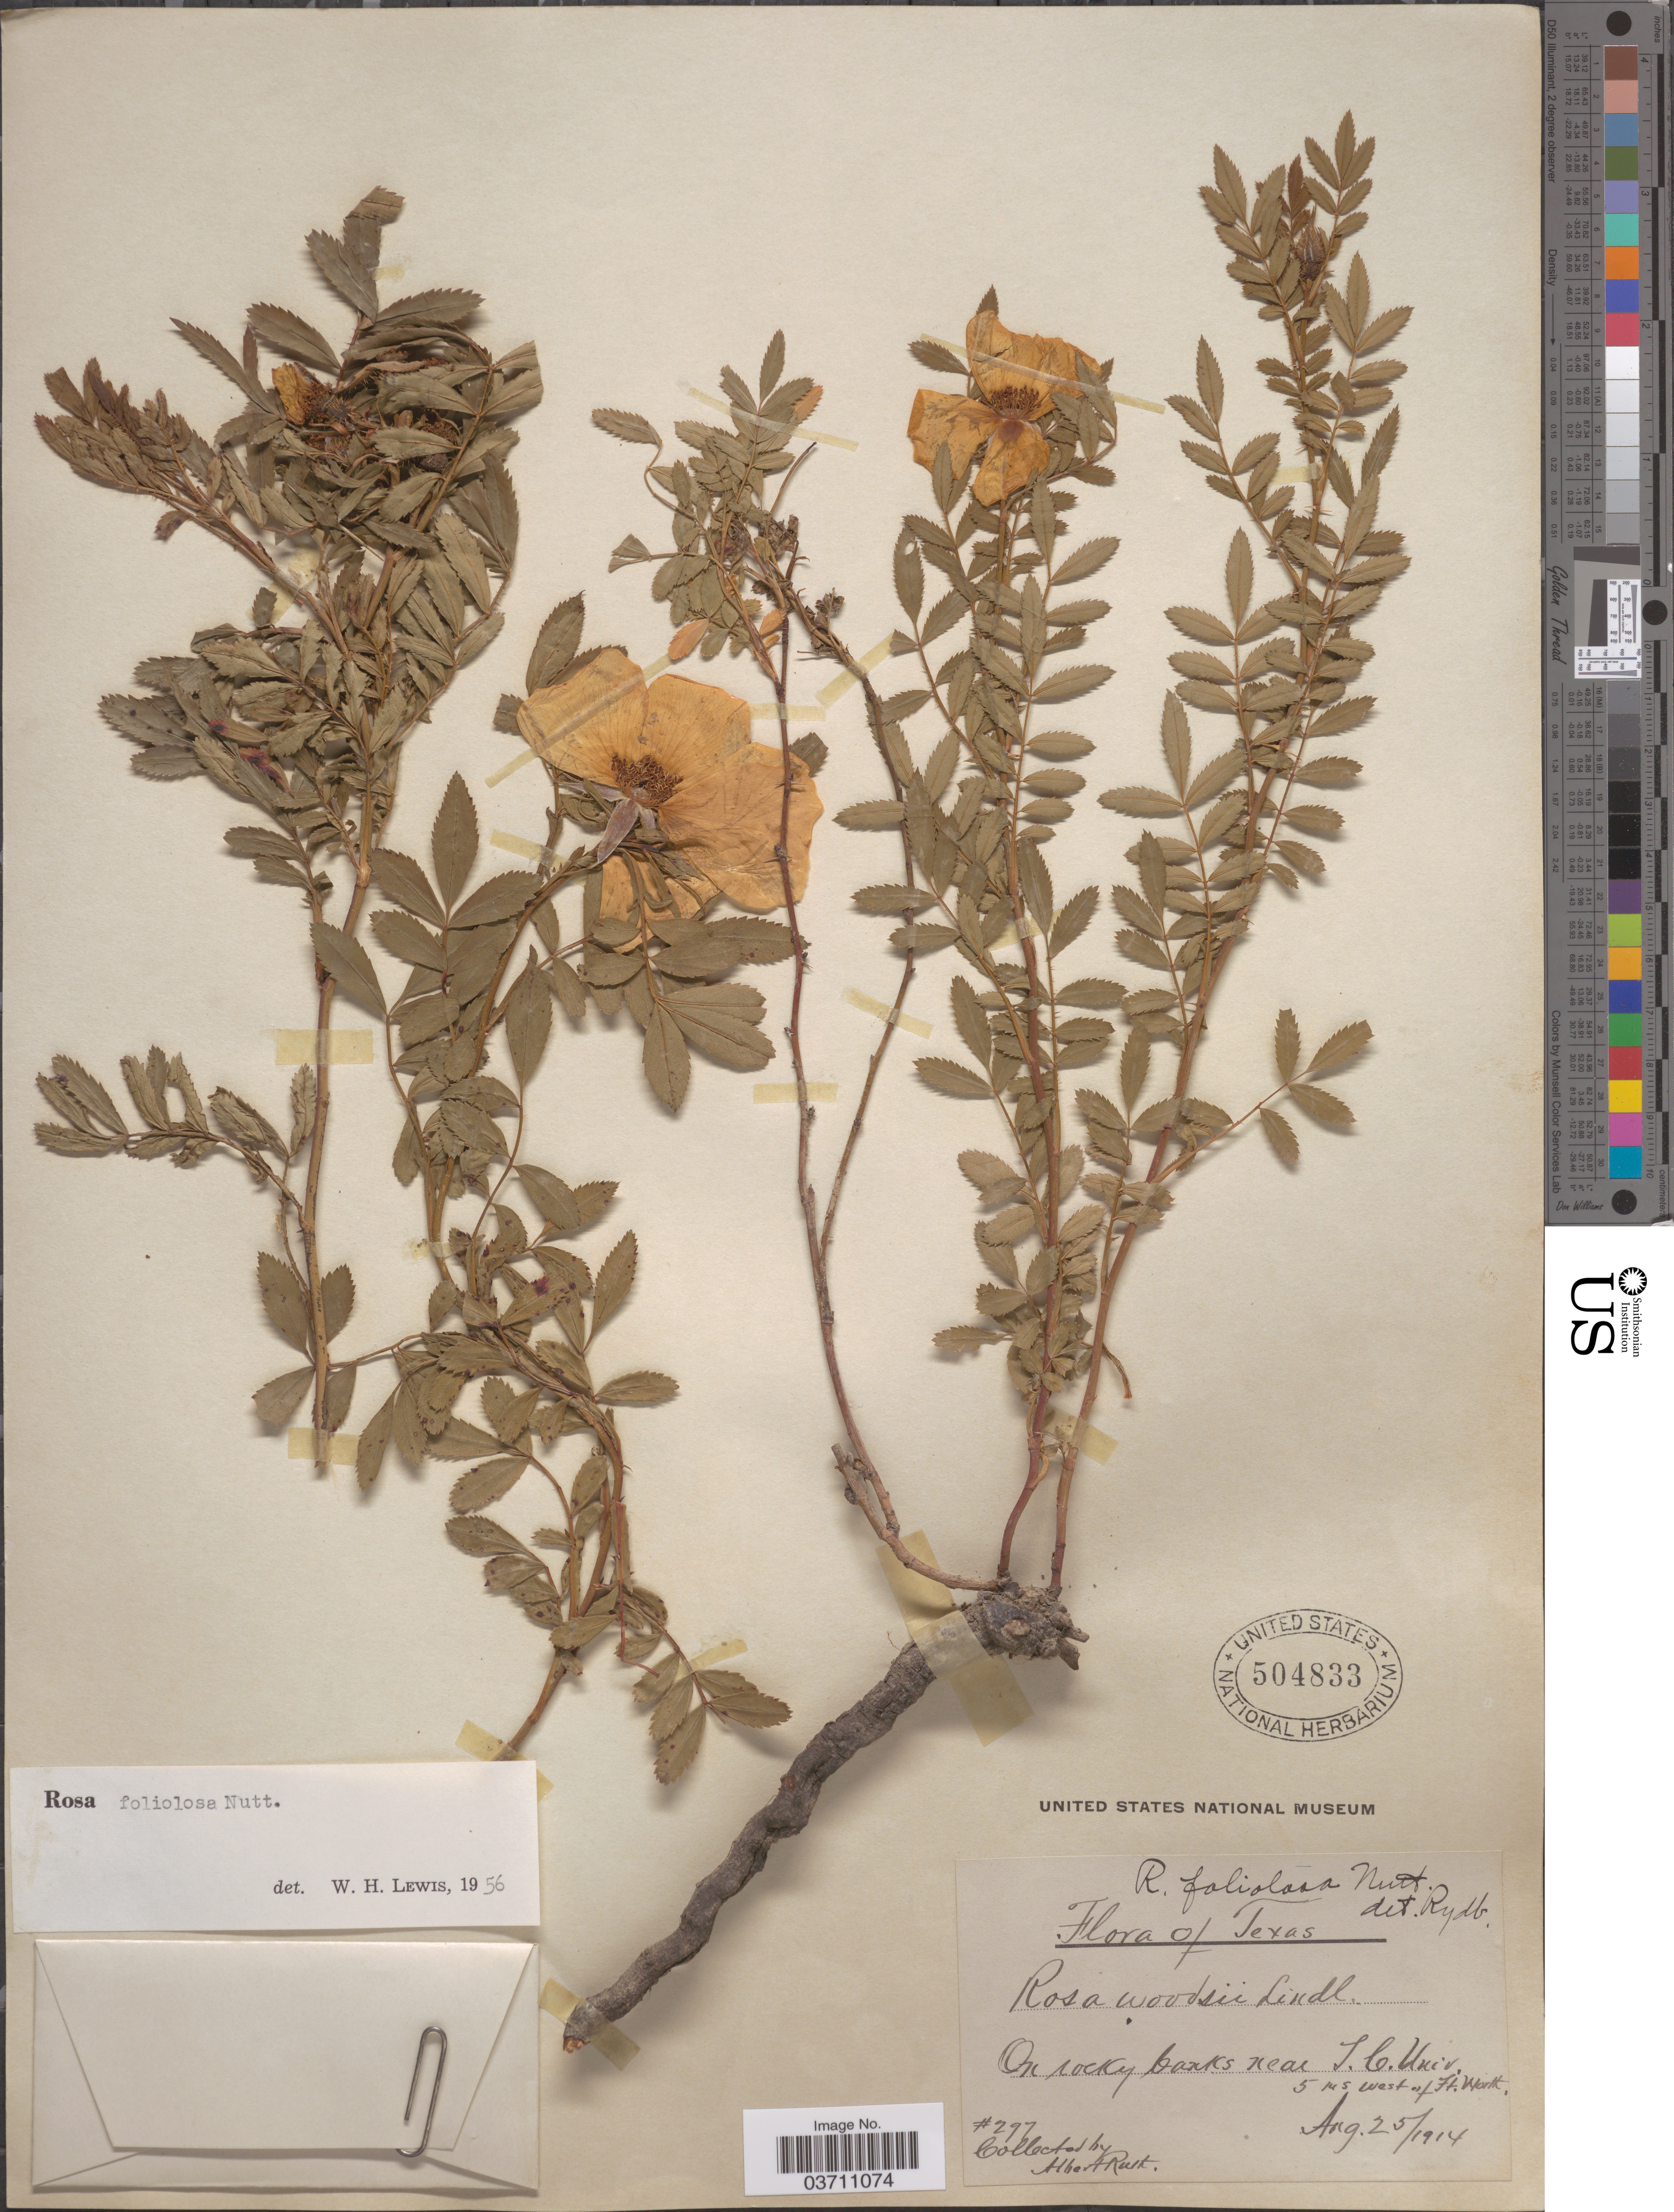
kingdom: Plantae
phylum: Tracheophyta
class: Magnoliopsida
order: Rosales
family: Rosaceae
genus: Rosa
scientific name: Rosa foliolosa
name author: Nutt.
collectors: A. Ruth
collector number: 297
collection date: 1914-08-25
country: United States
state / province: Texas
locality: Near T.G. Univ. 5 ms west of Ft. Worth.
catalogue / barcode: US 504833